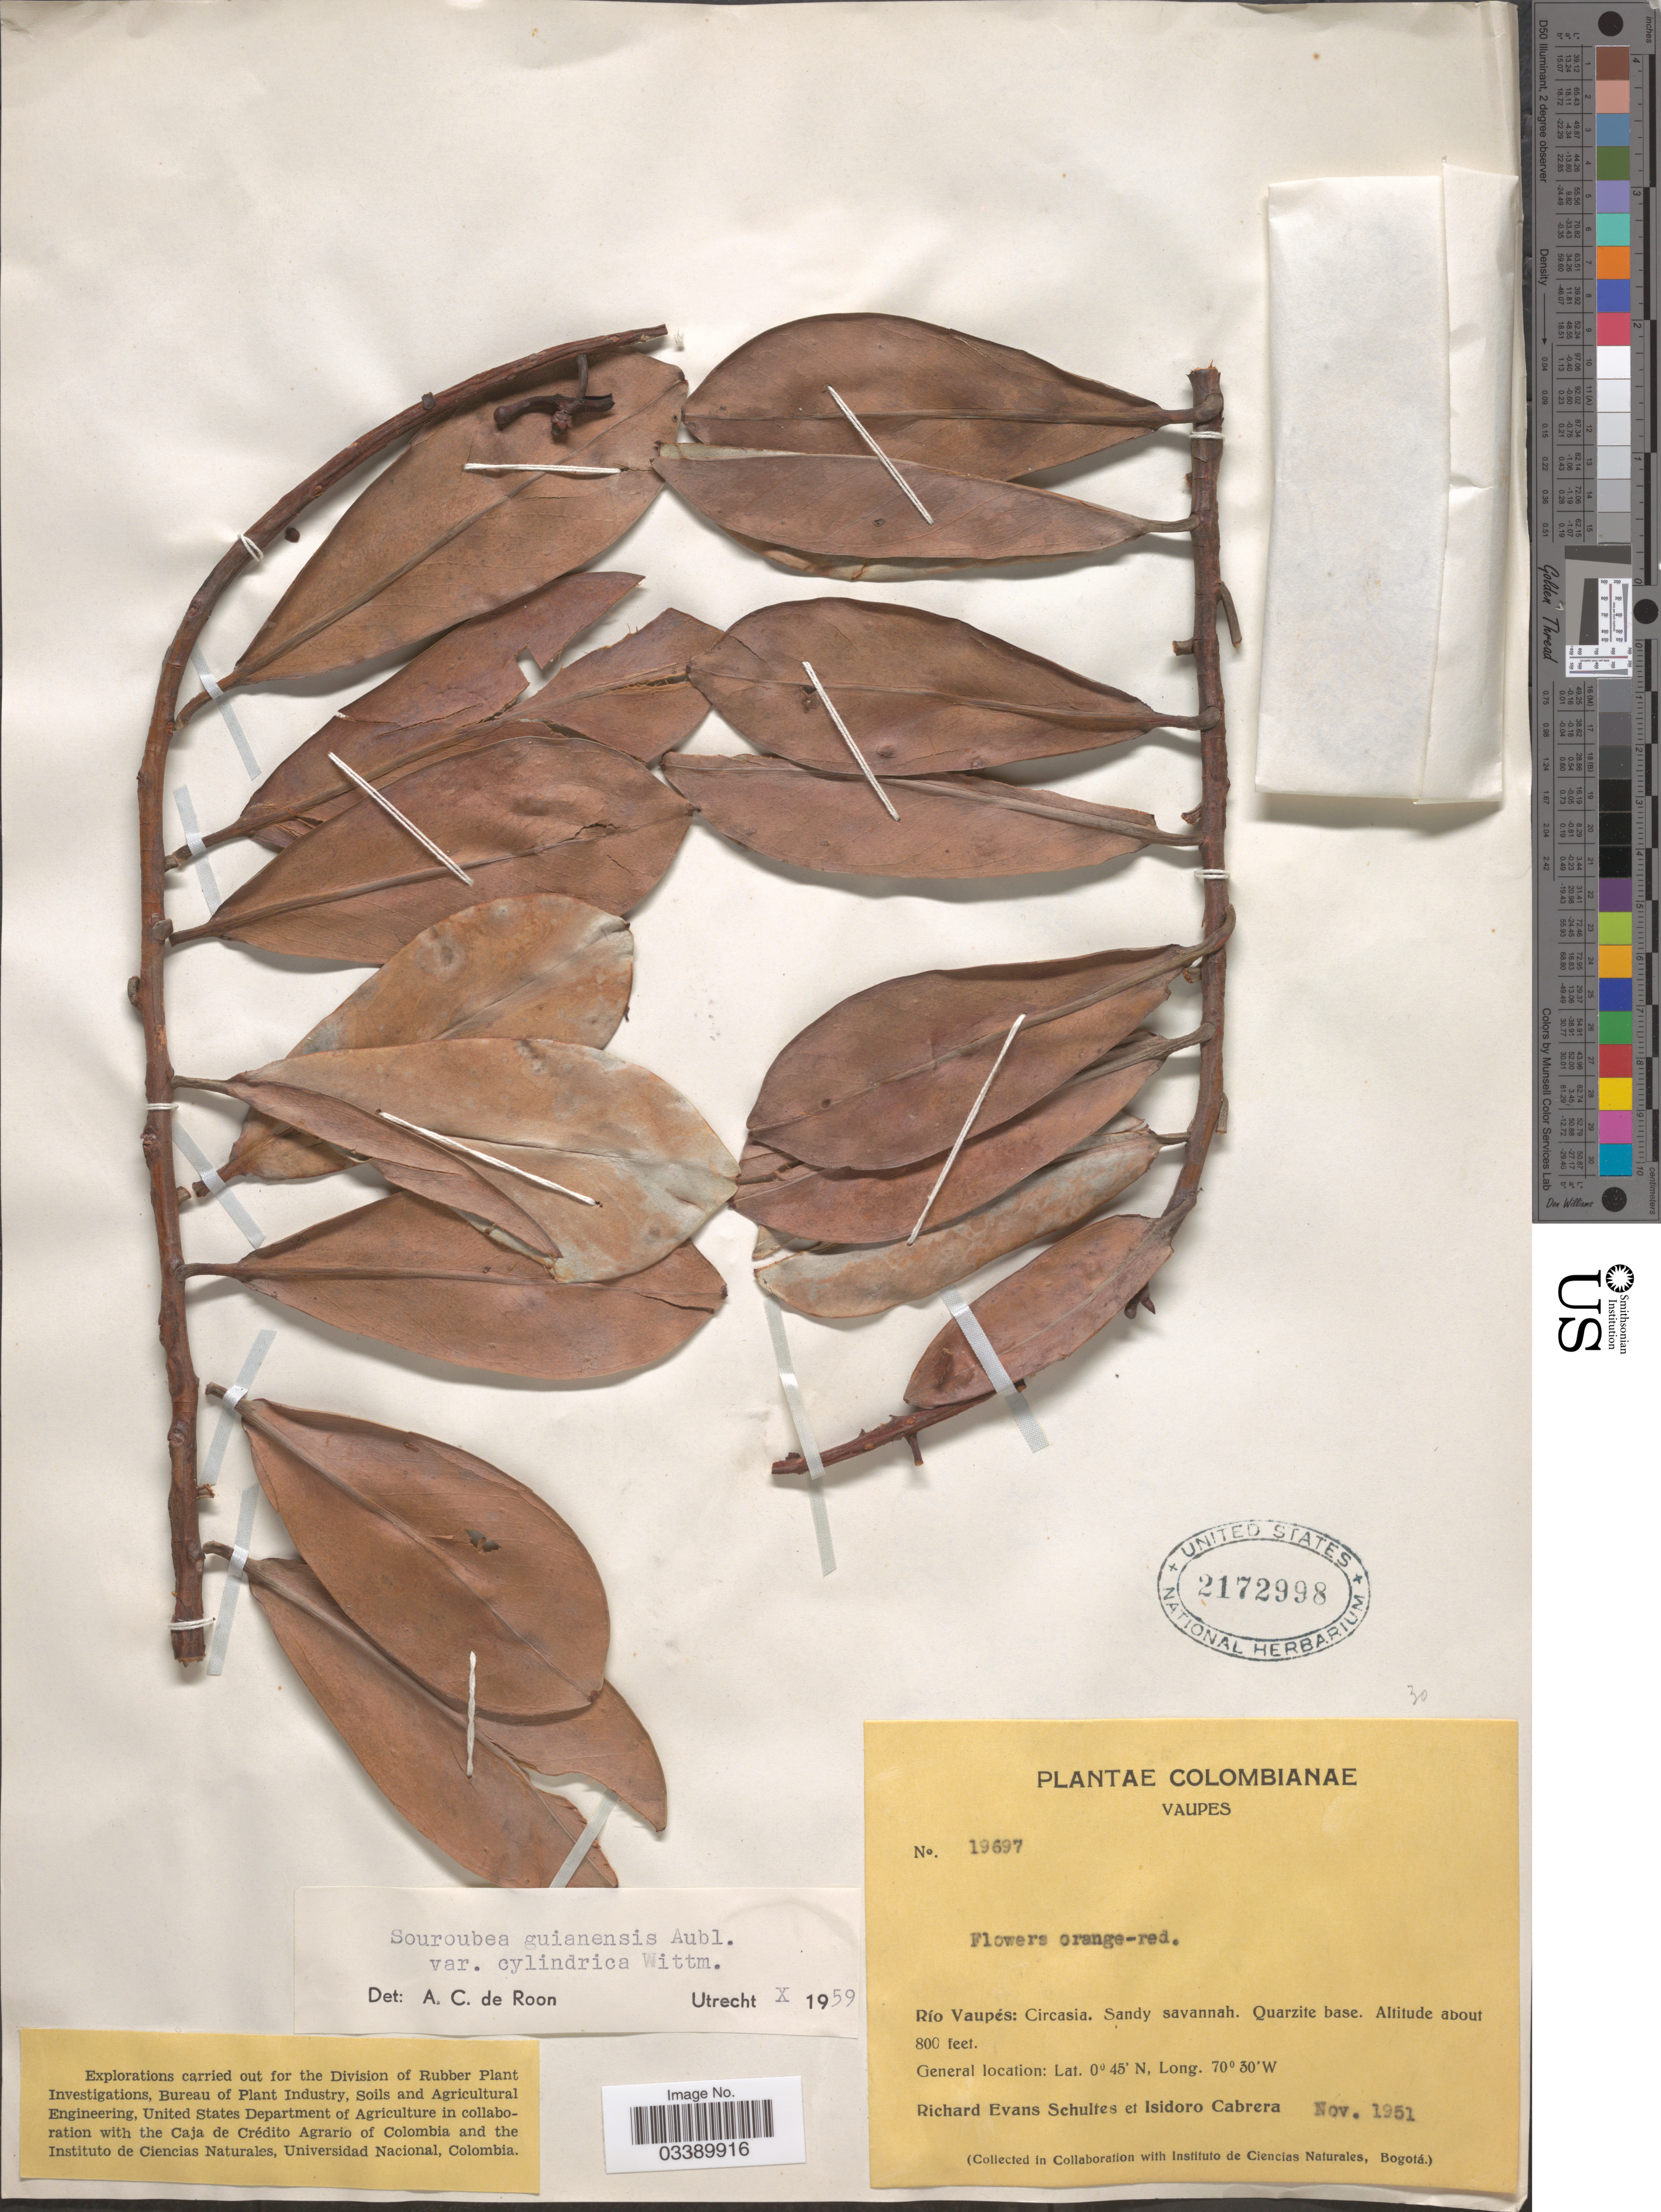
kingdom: Plantae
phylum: Tracheophyta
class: Magnoliopsida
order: Ericales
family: Marcgraviaceae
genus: Souroubea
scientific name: Souroubea guianensis var. cylindrica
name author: (Wittm.) de Roon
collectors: R. E. Schultes & I. Cabrera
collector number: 19697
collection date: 1951-11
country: Colombia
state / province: Vaupés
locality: Río Vaupés: Circasia. Sandy savannah. Quartzite base.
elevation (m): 244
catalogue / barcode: US 2172998